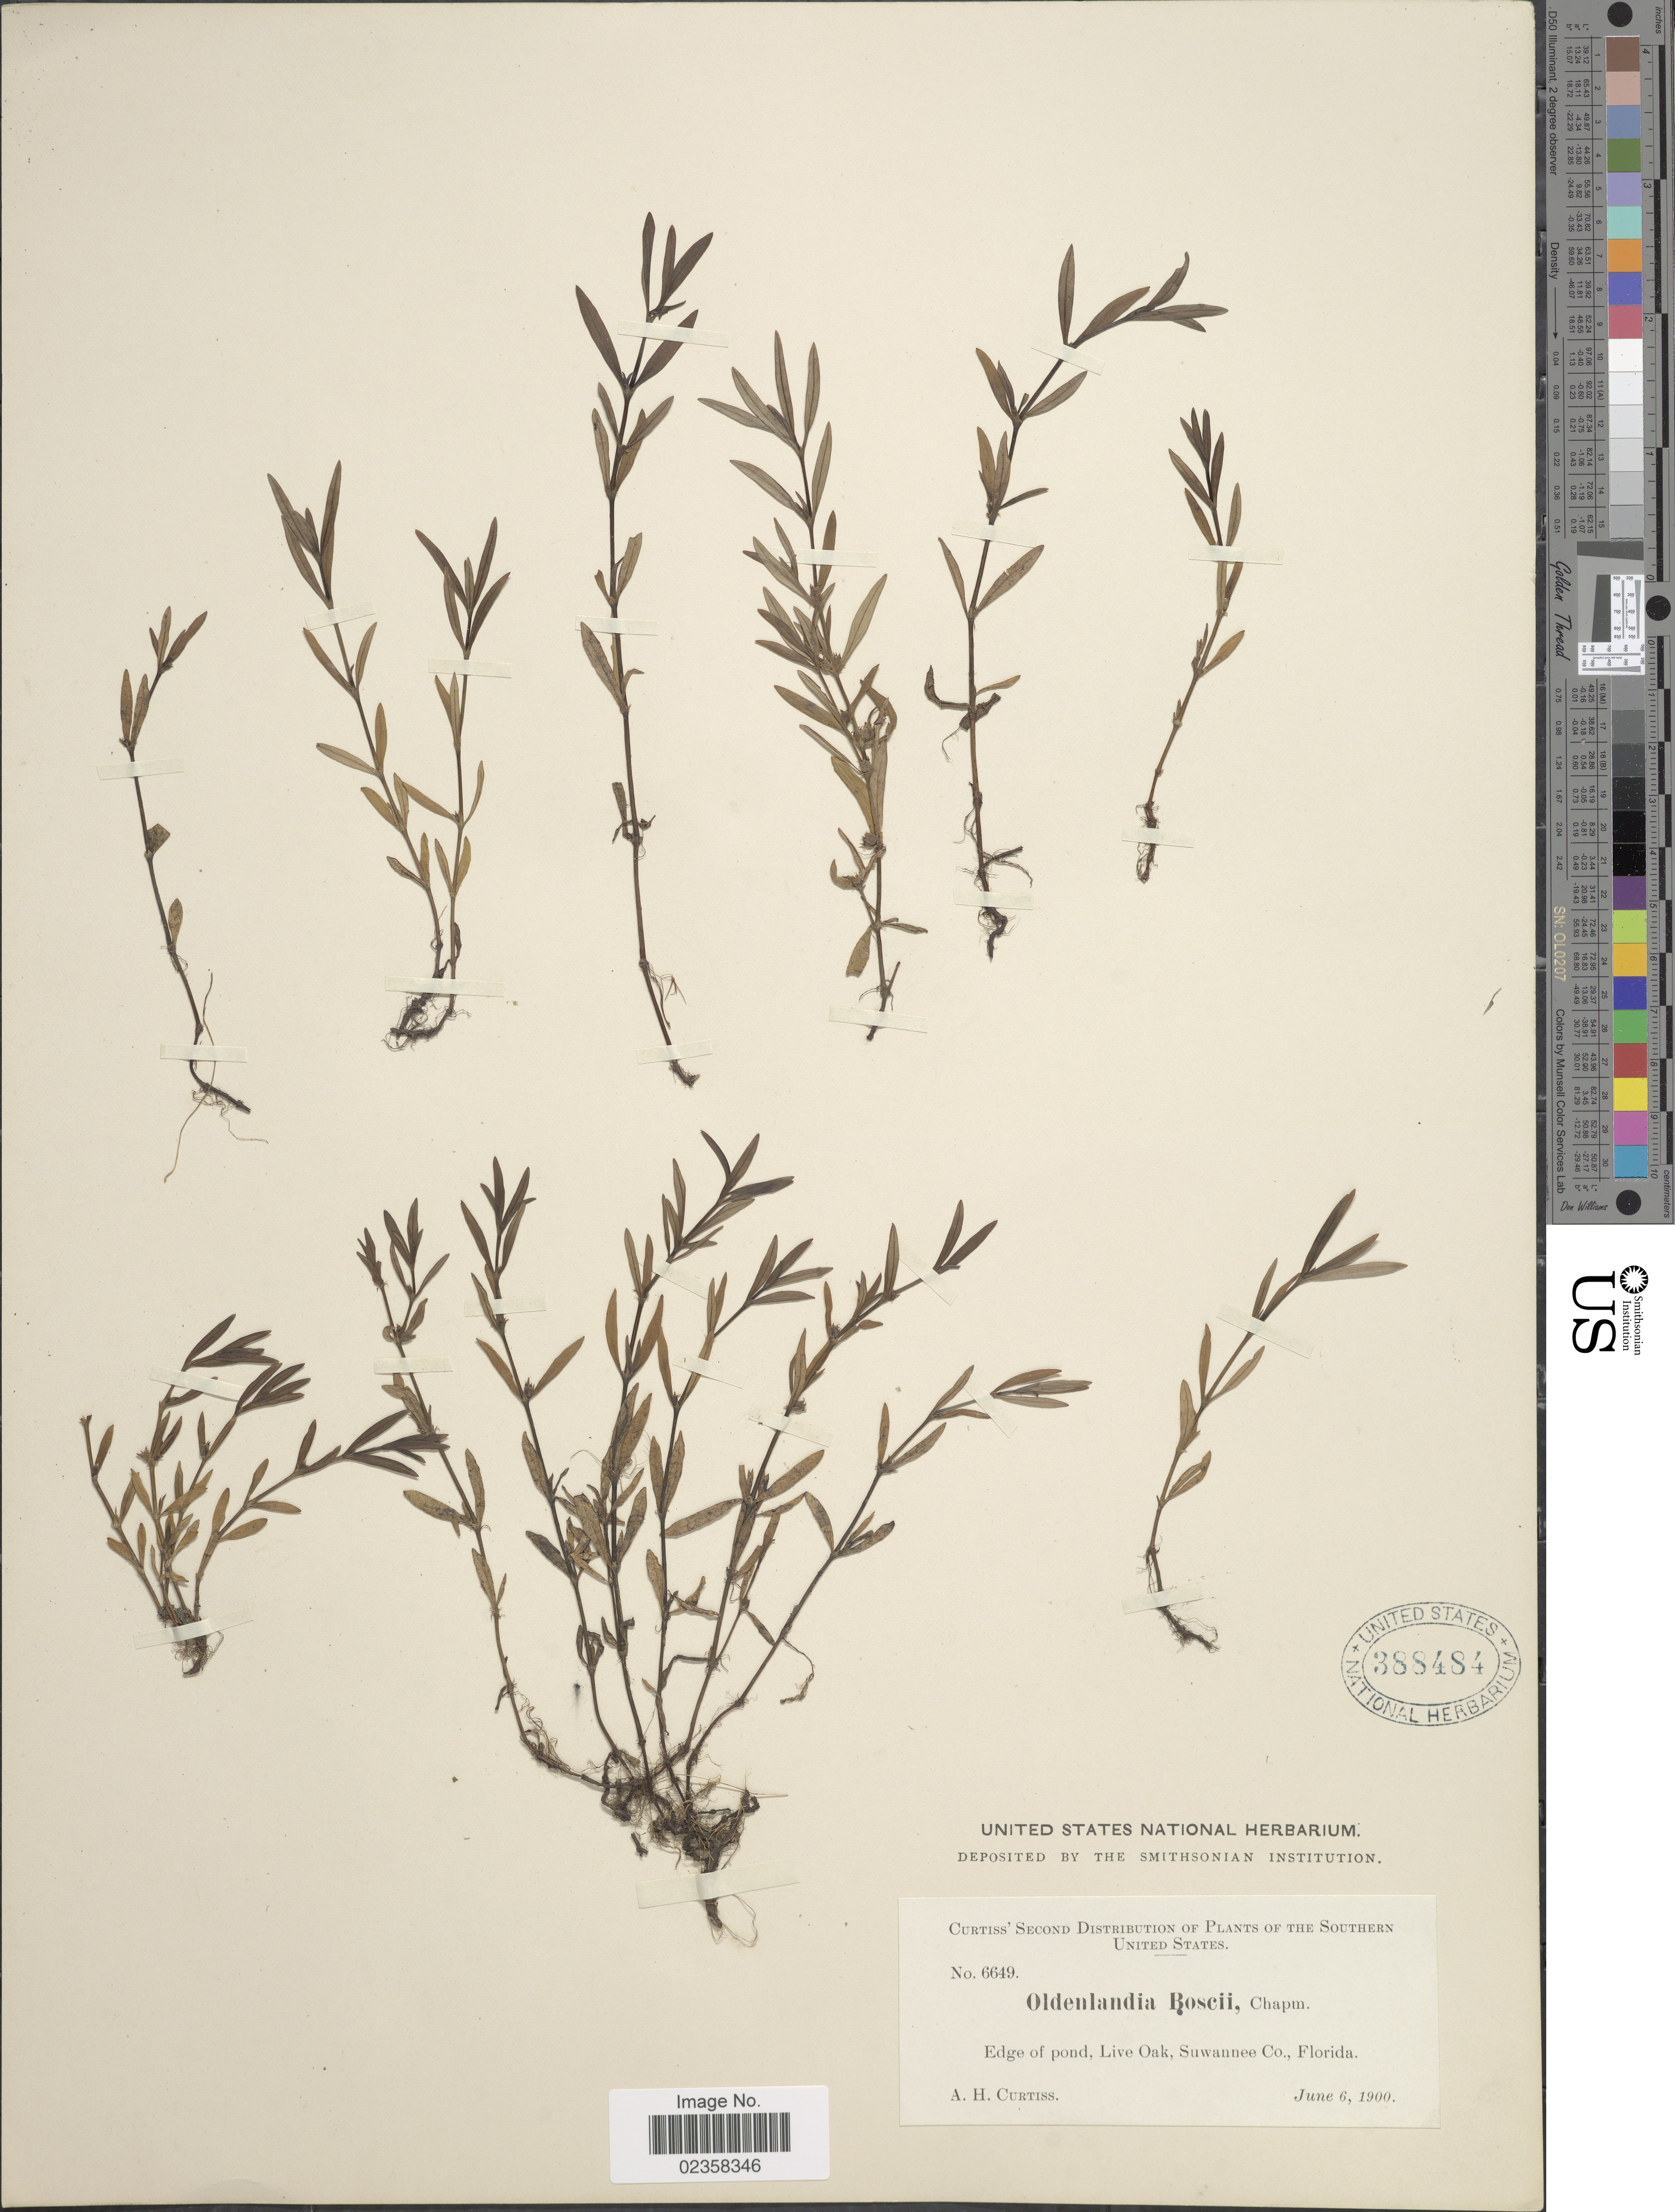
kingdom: Plantae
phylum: Tracheophyta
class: Magnoliopsida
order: Gentianales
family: Rubiaceae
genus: Oldenlandia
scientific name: Oldenlandia boscii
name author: (DC.) Chapm.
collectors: A. H. Curtiss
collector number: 6649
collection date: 1900-06-06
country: United States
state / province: Florida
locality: Edge of pond, Live Oak, Suwannee Co.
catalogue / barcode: US 388484